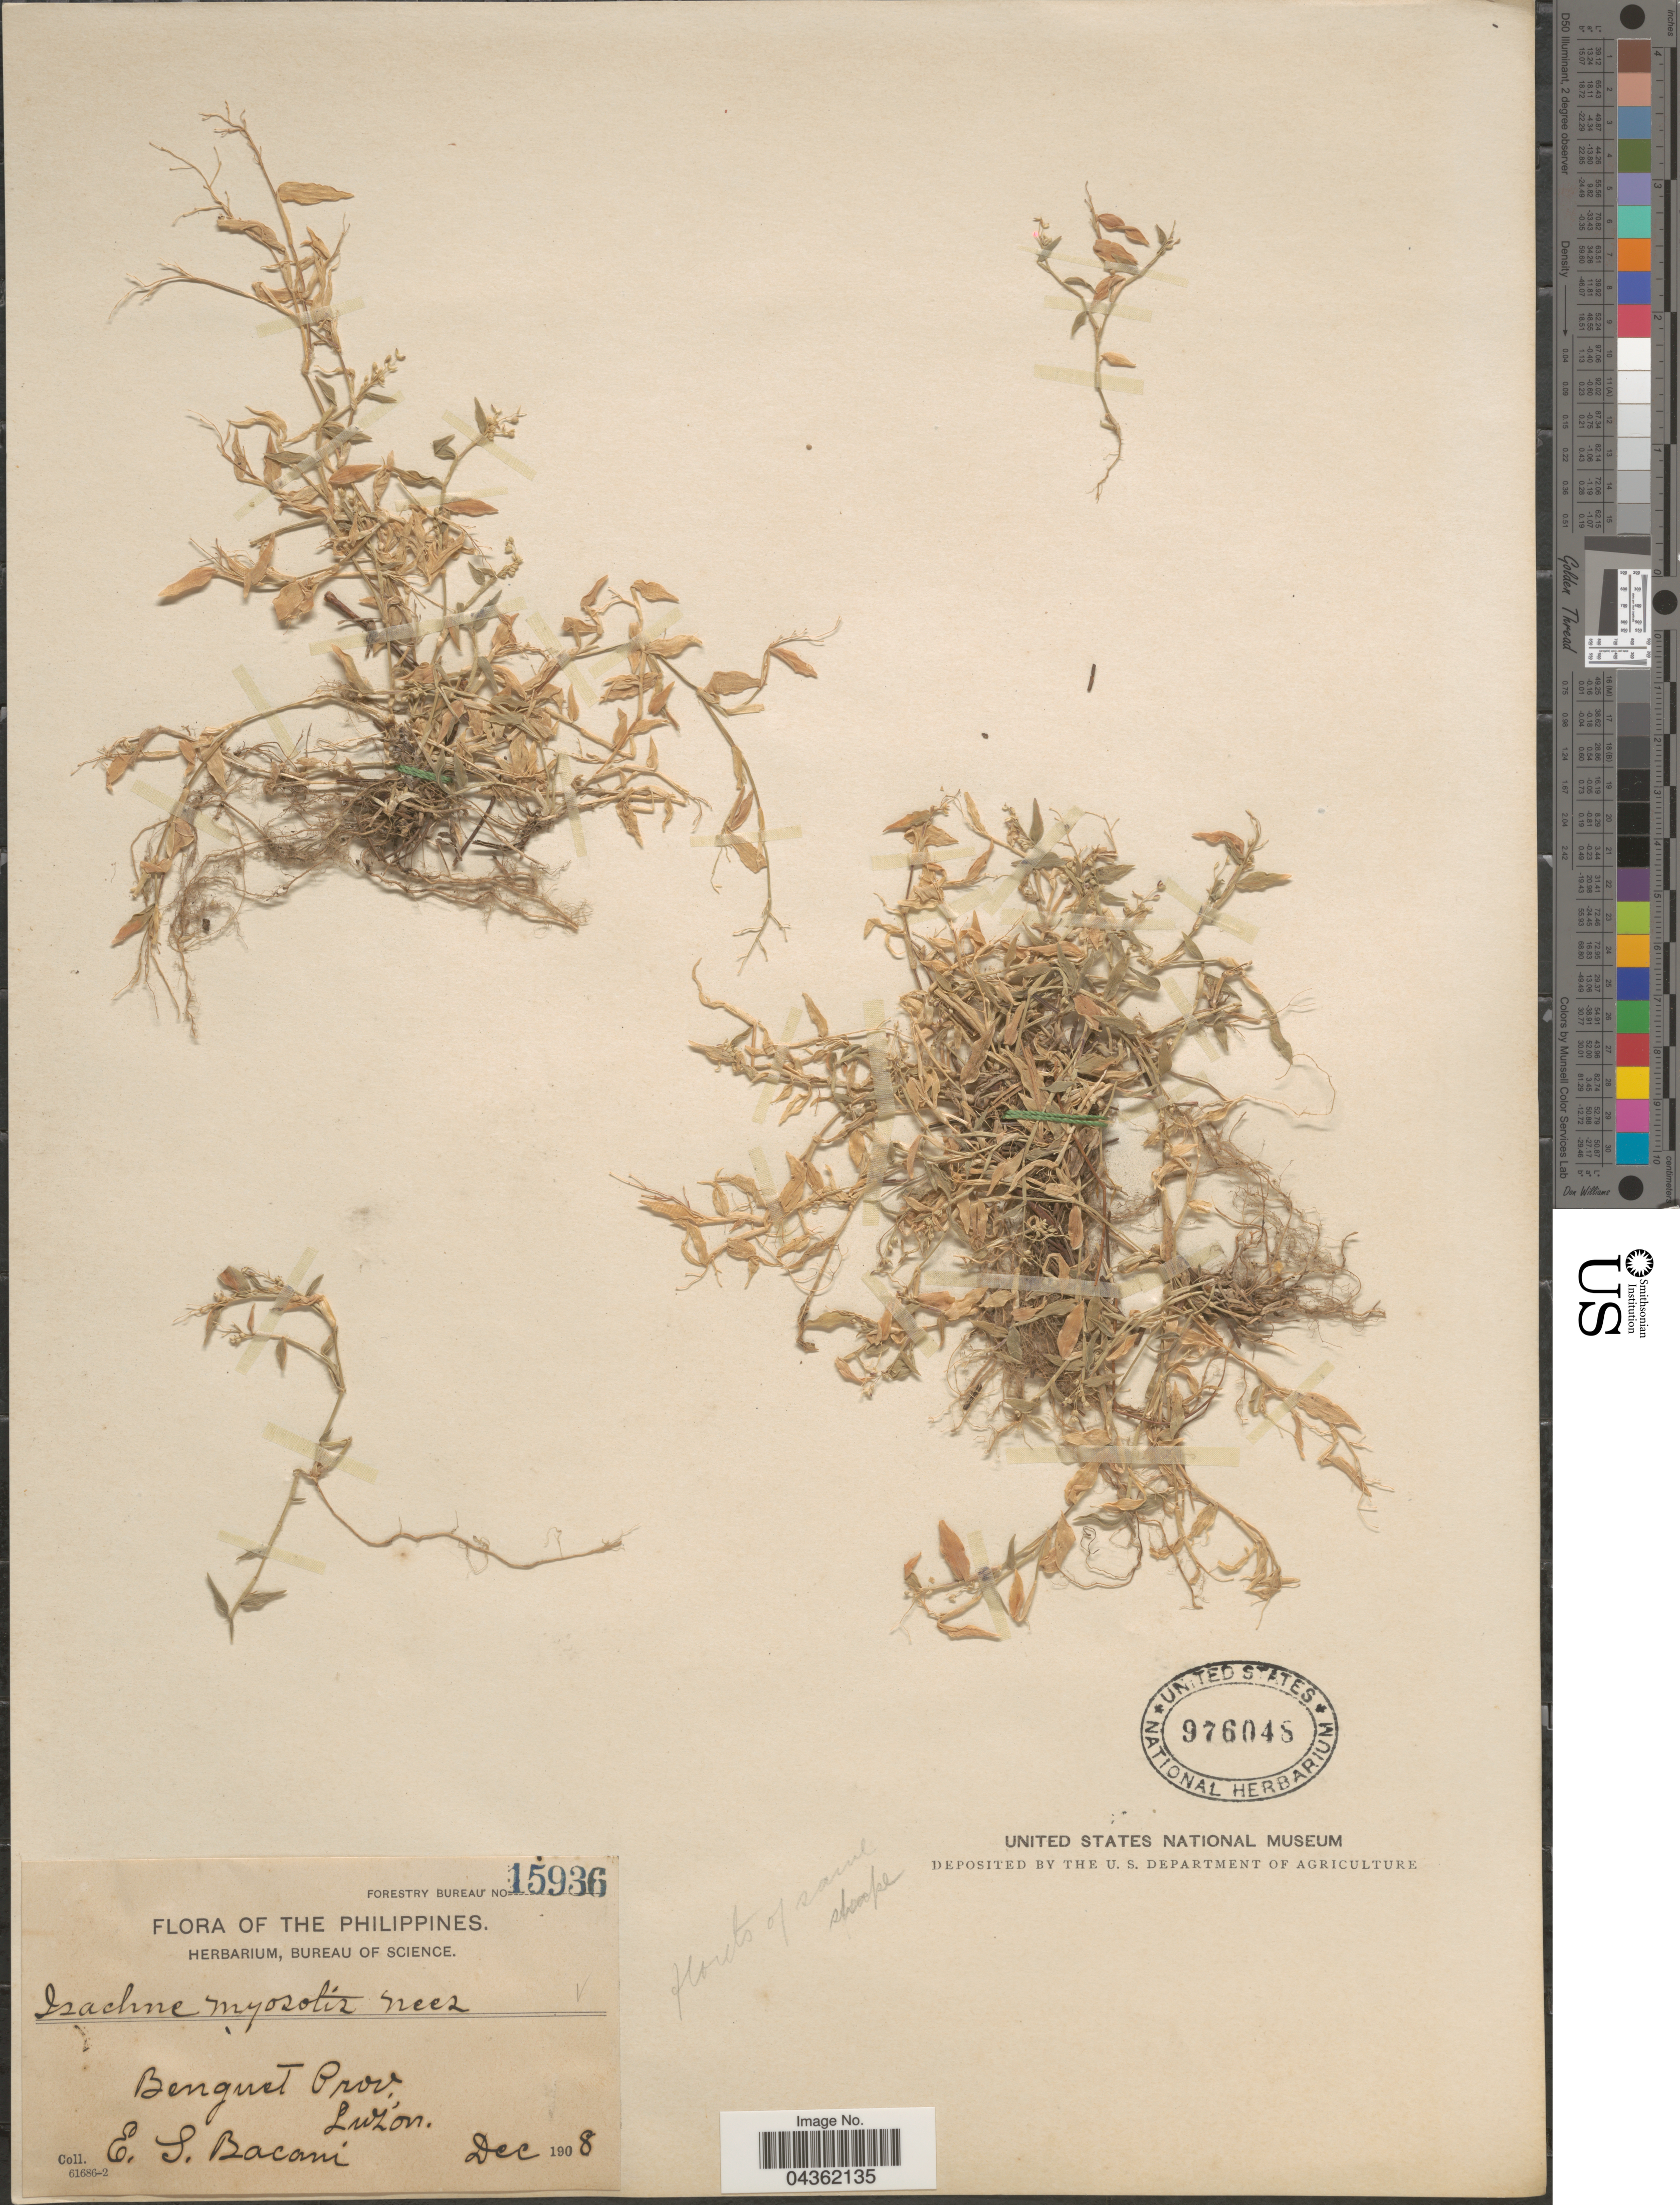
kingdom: Plantae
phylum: Tracheophyta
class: Liliopsida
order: Poales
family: Poaceae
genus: Isachne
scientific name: Isachne myosotis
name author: Nees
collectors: E. Bacani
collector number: Forestry Bureau 15936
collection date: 1908-12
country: Philippines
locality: Benguet Prov., Luzon.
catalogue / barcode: US 976048